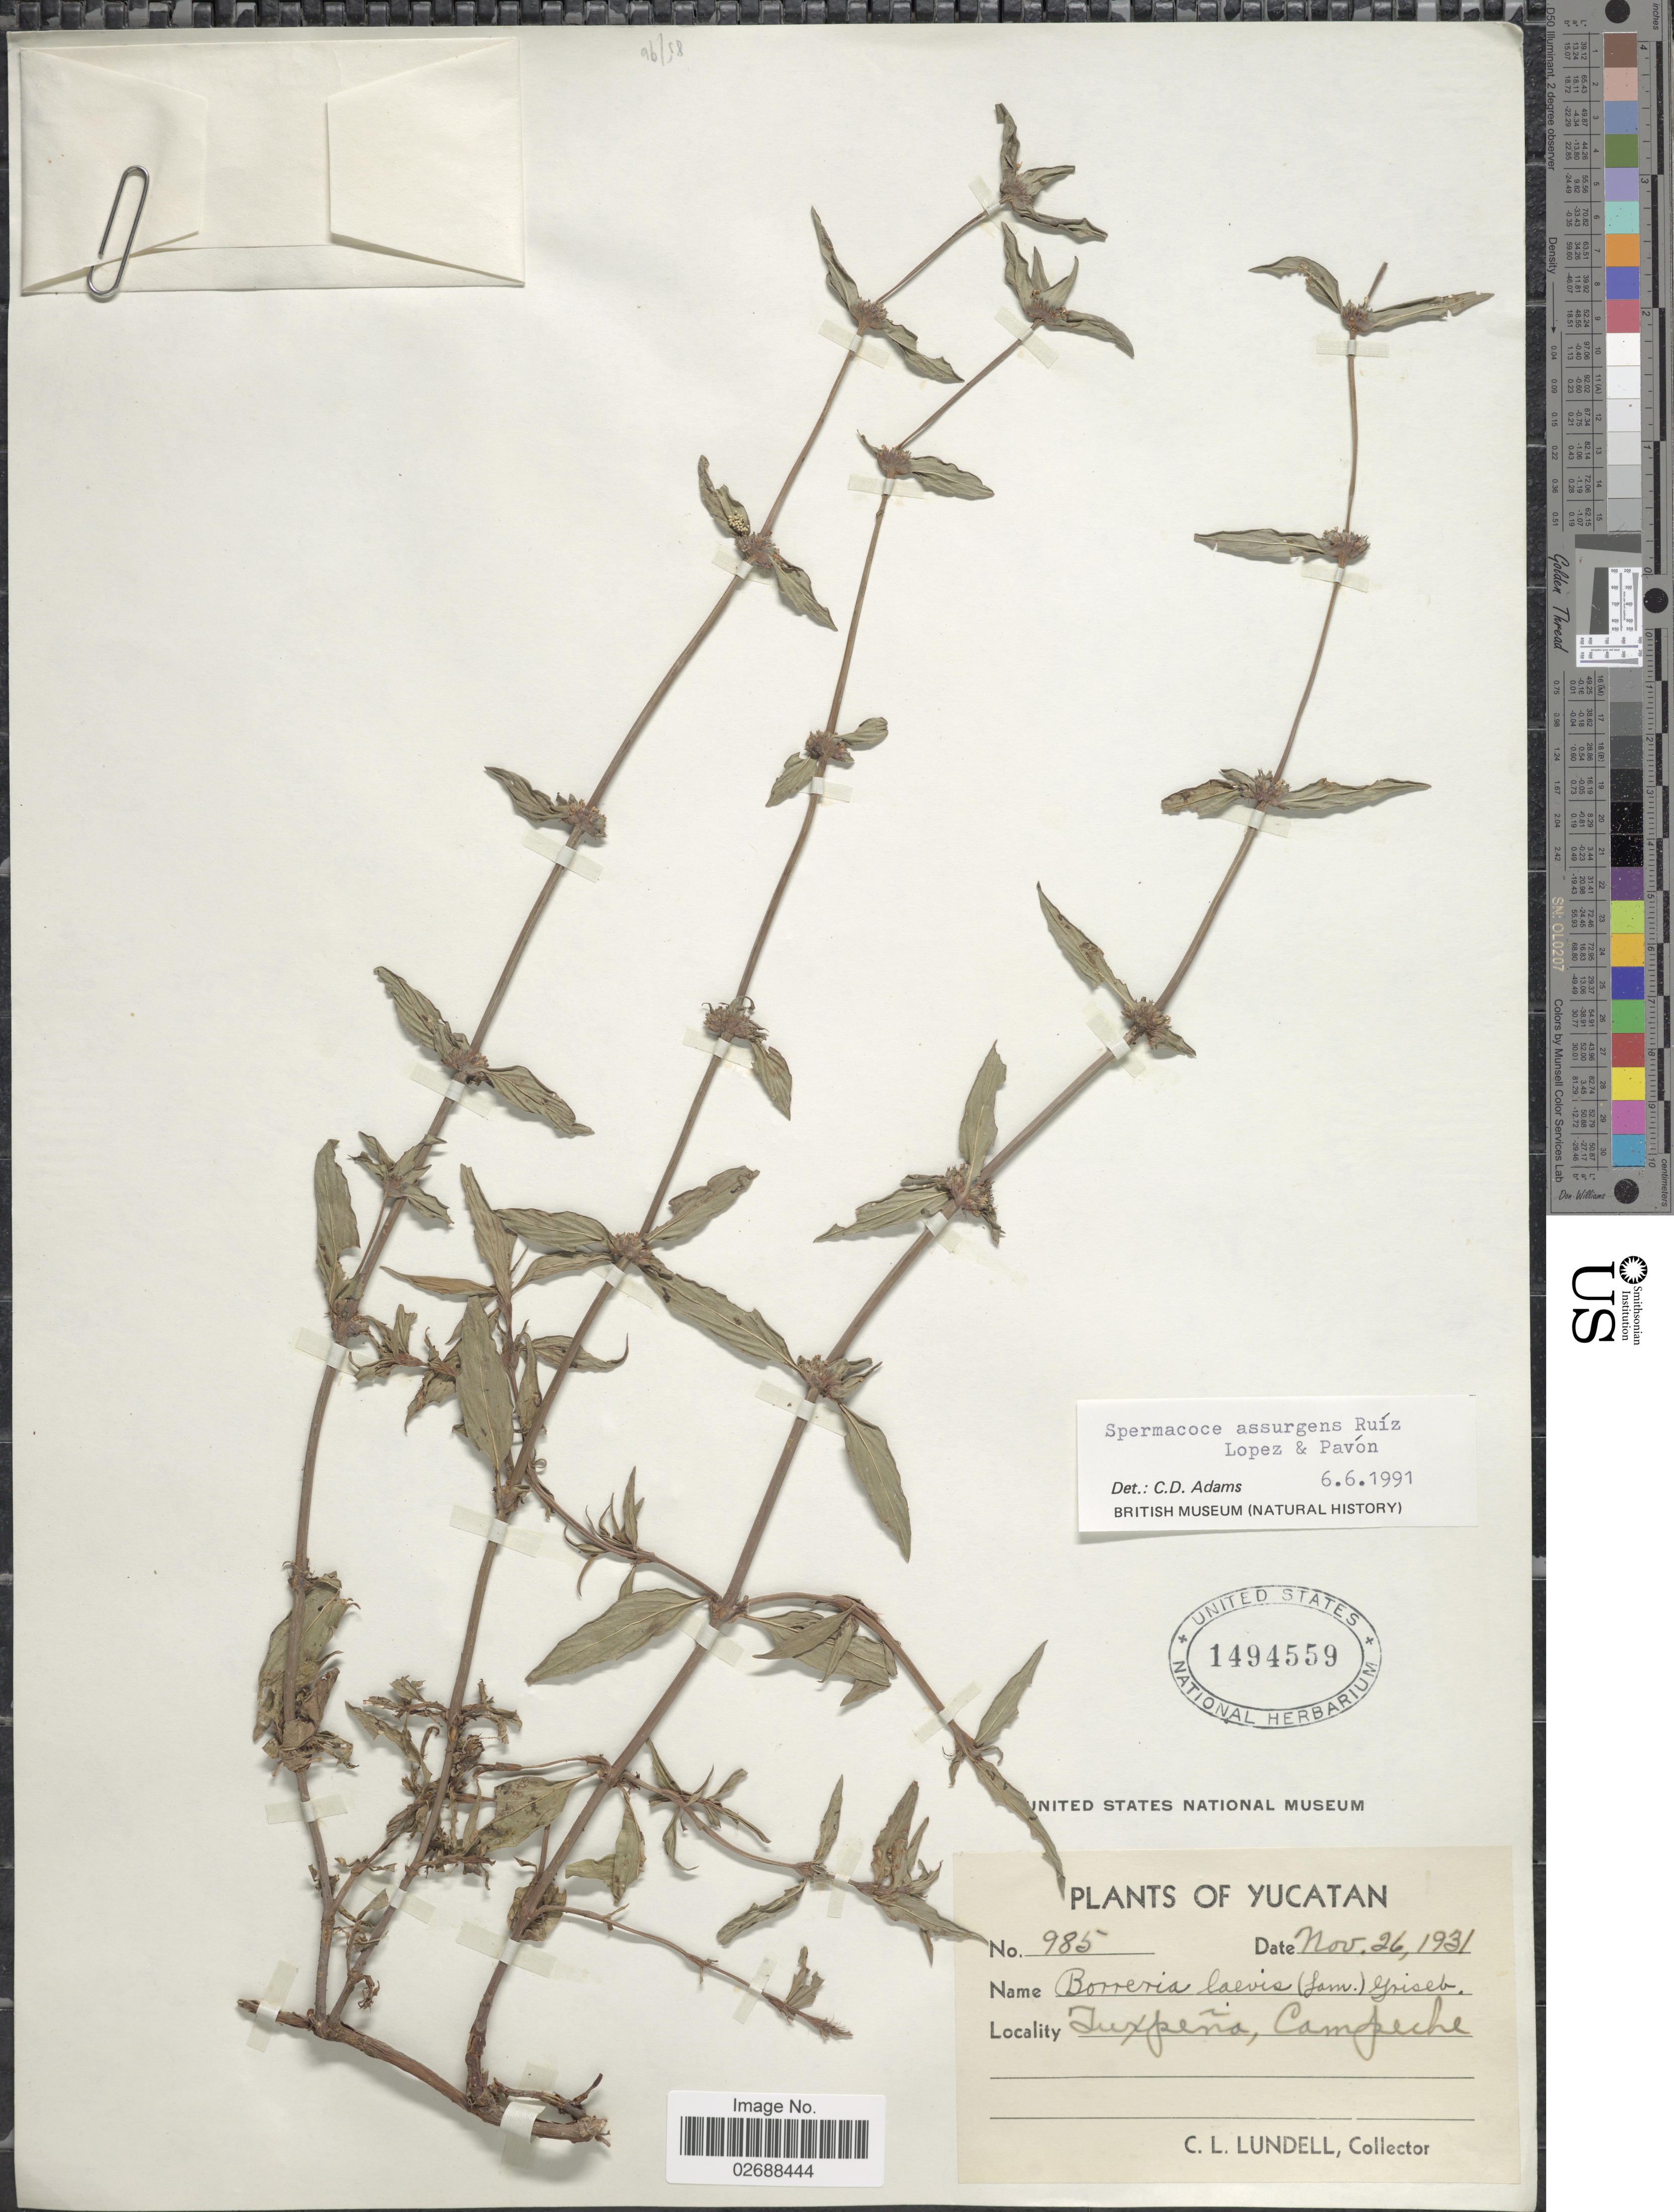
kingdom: Plantae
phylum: Tracheophyta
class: Magnoliopsida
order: Gentianales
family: Rubiaceae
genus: Spermacoce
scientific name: Spermacoce assurgens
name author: Ruiz & Pav.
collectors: C. L. Lundell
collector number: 985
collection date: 1931-11-26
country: Mexico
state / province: Campeche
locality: Tuxpeña, Campeche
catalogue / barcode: US 1494559